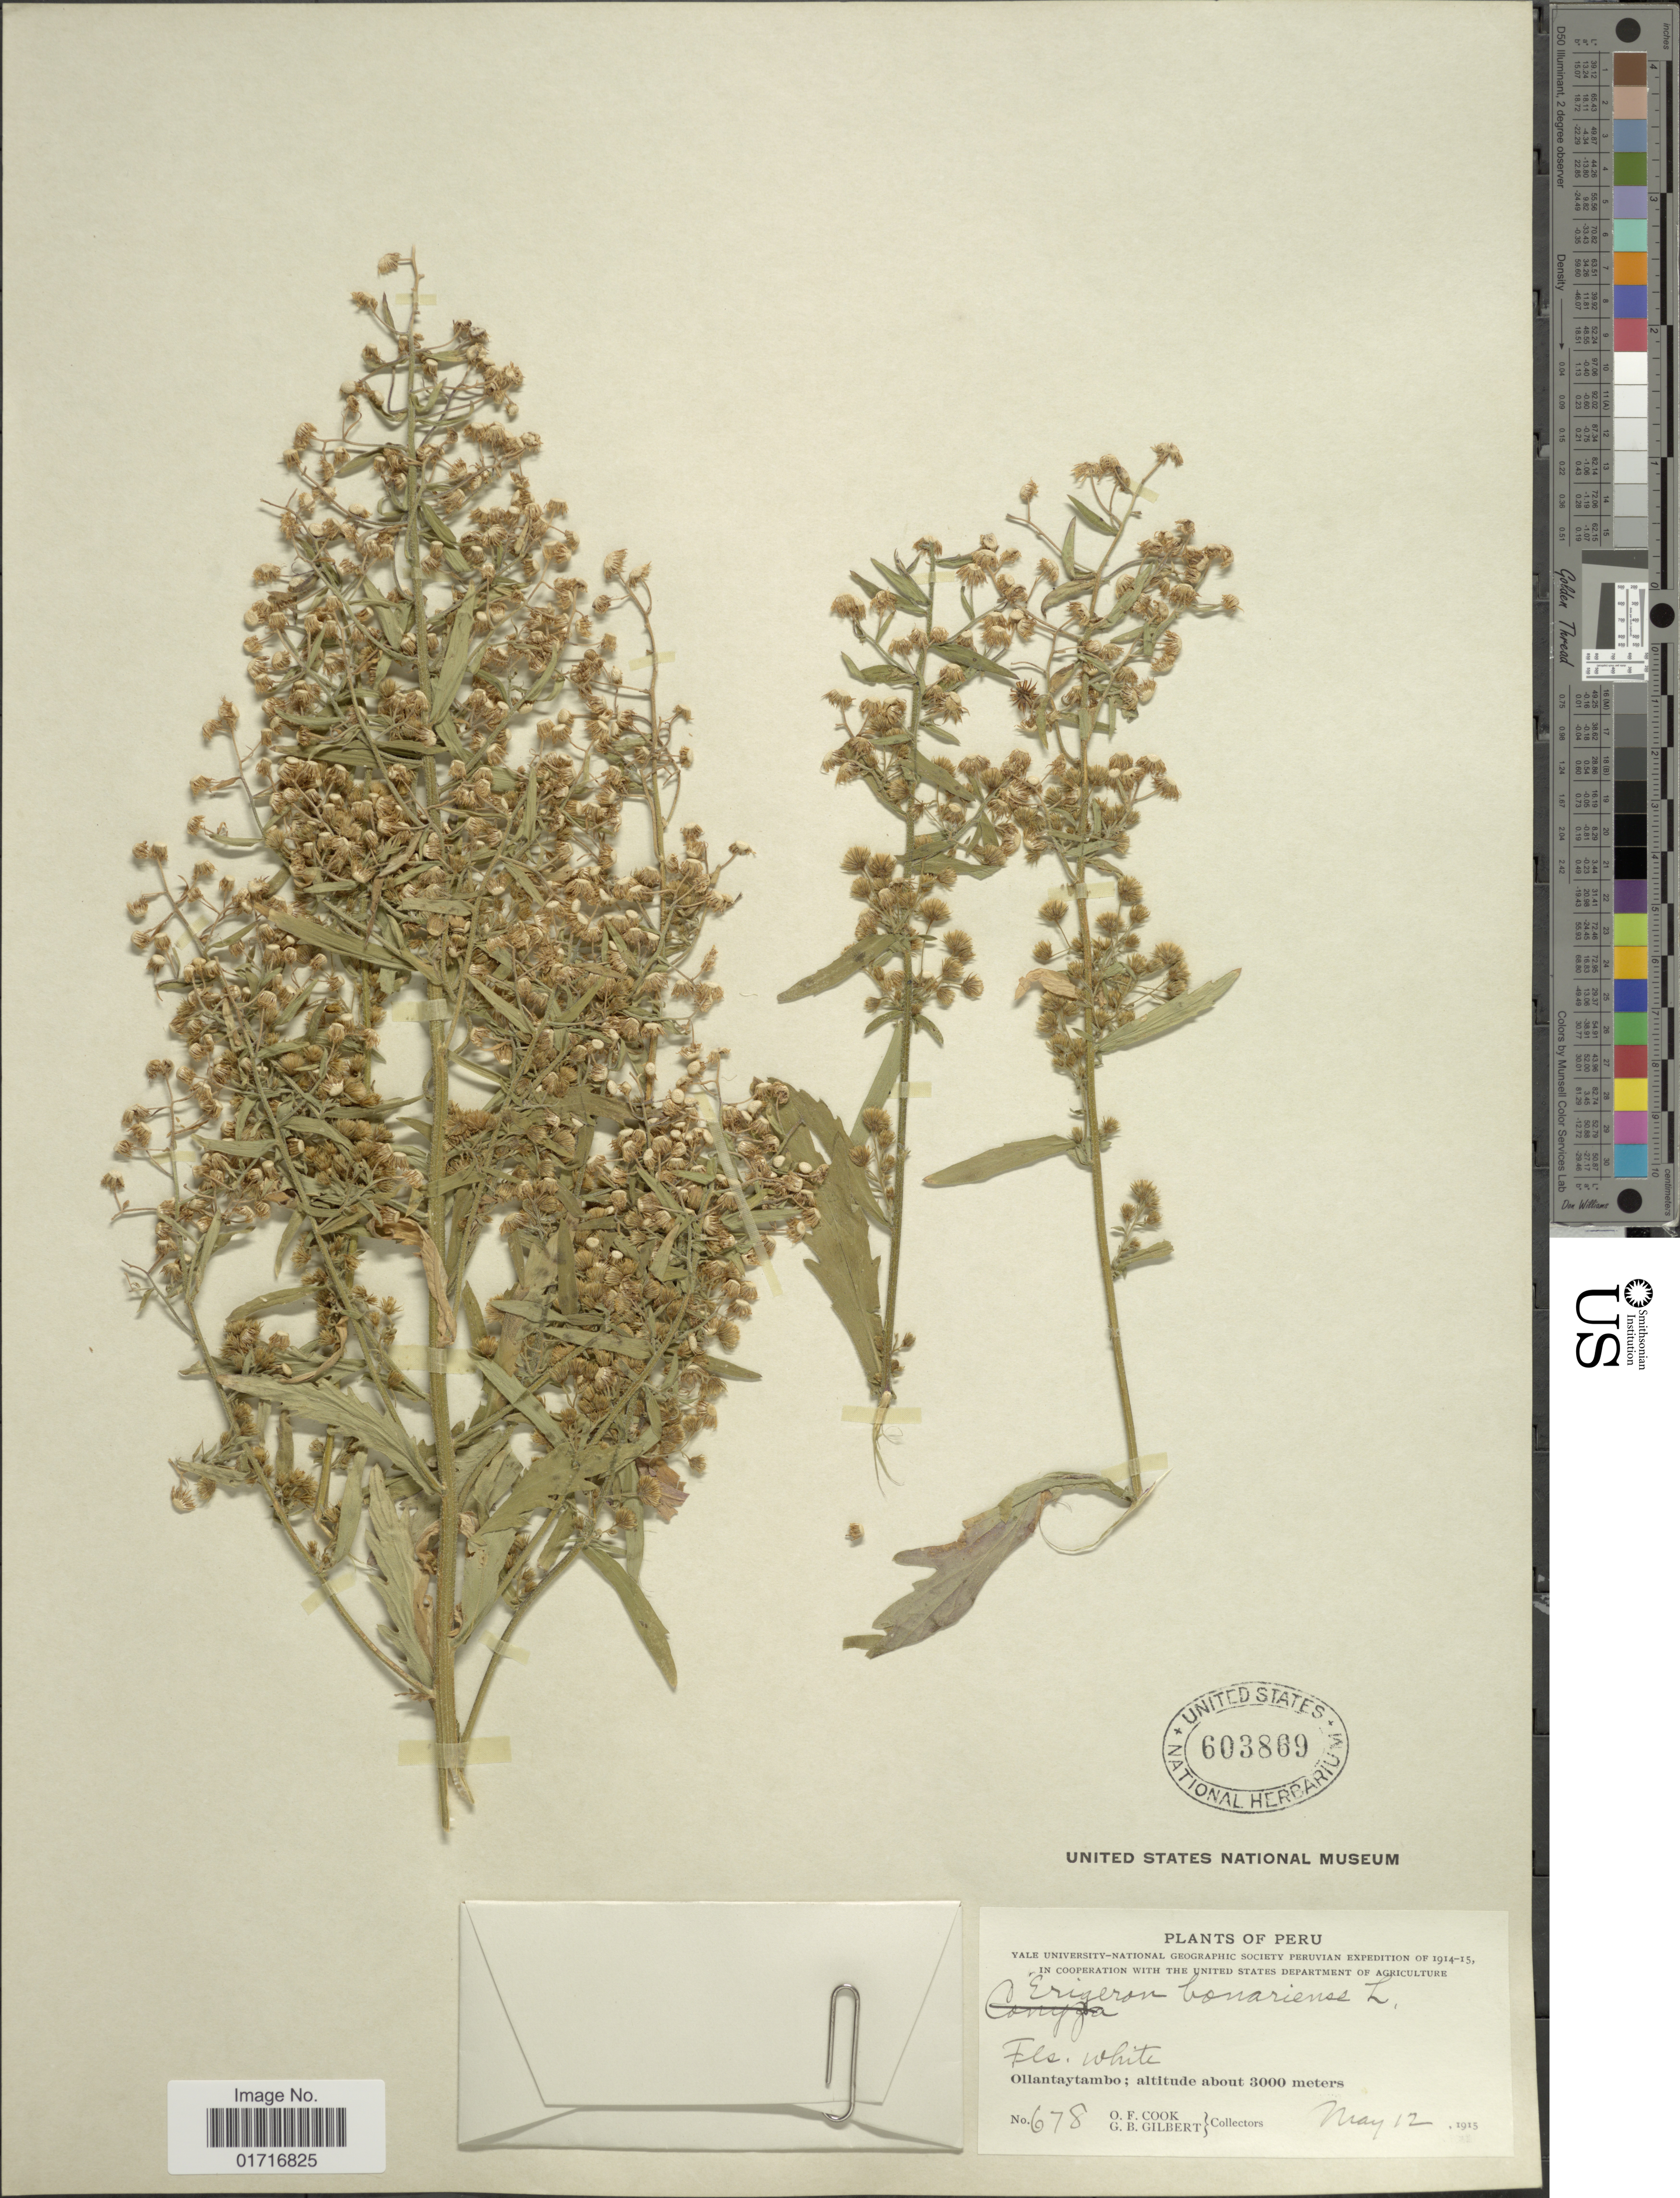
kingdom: Plantae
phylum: Tracheophyta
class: Magnoliopsida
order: Asterales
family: Asteraceae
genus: Conyza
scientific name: Conyza bonariensis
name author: (L.) Cronq.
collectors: O. F. Cook & G. B. Gilbert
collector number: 678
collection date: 1915-05-12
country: Peru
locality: Ollantaytambo.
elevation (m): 3000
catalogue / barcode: US 603869